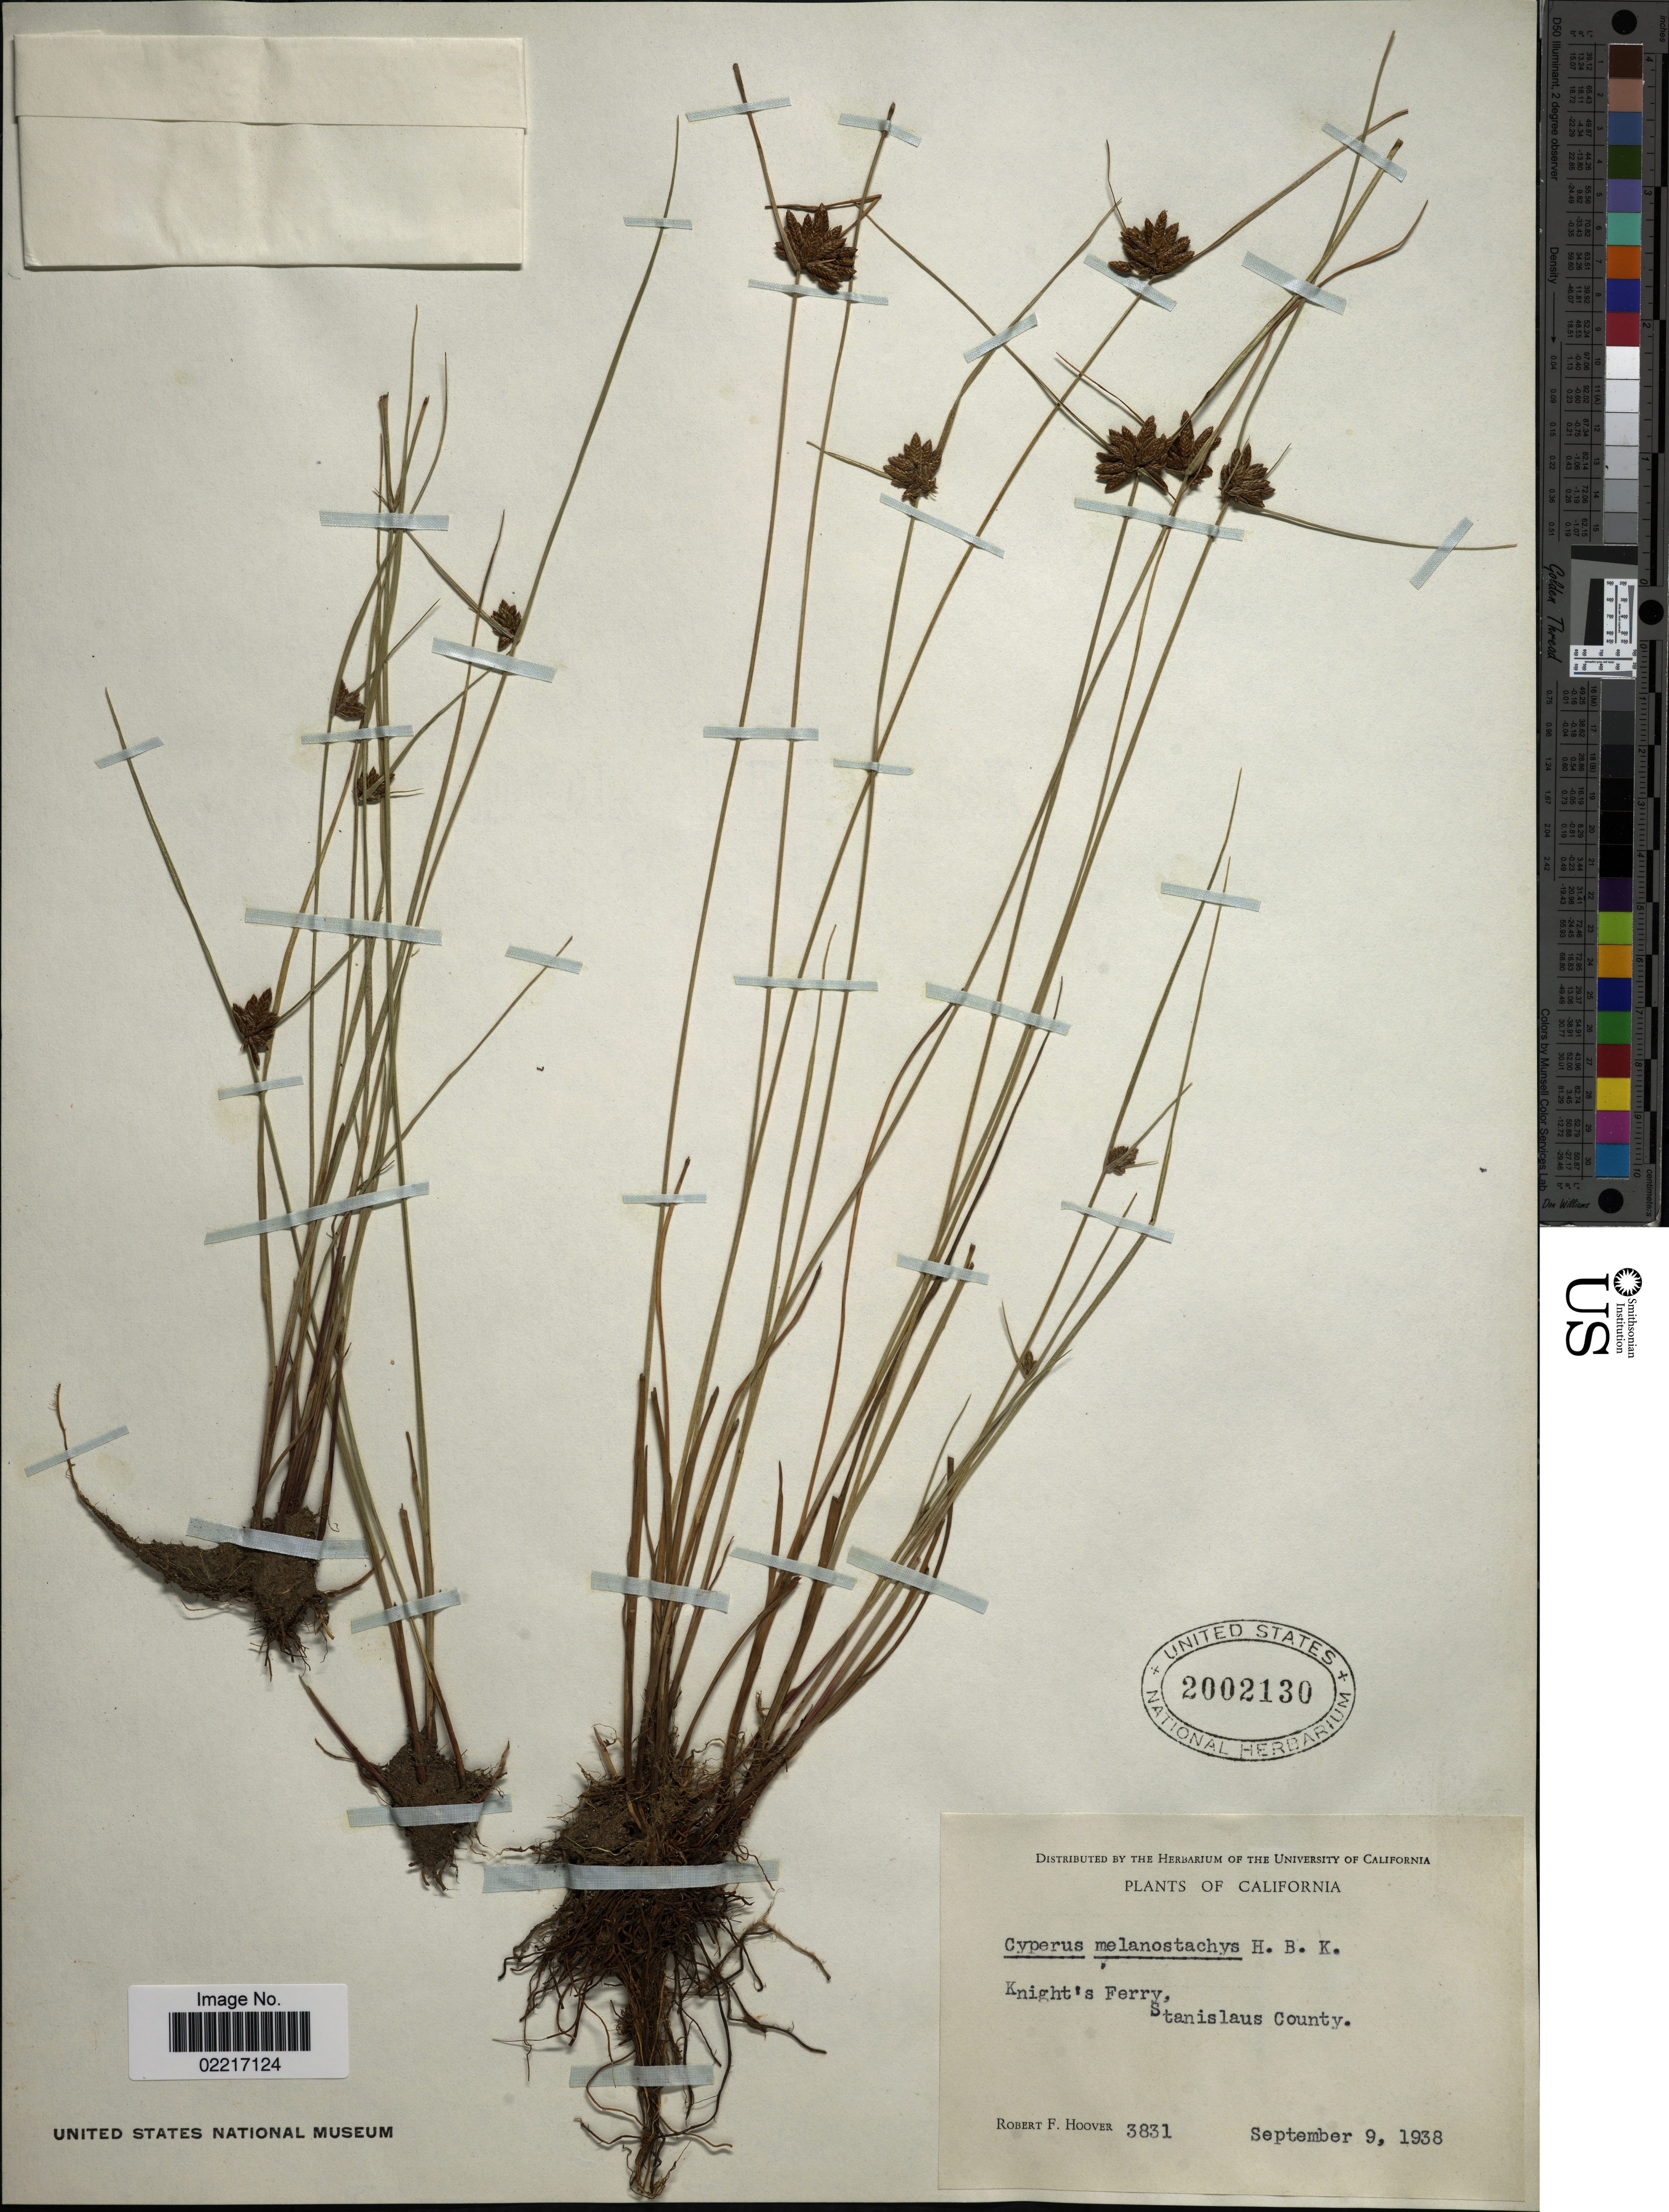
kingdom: Plantae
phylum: Tracheophyta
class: Liliopsida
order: Poales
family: Cyperaceae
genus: Cyperus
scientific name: Cyperus niger var. castaneus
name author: (S. Watson) Kük.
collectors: R. F. Hoover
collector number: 3831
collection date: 1938-09-09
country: United States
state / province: California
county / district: Stanislaus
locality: Knight's Ferry, Stanislaus County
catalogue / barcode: US 2002130